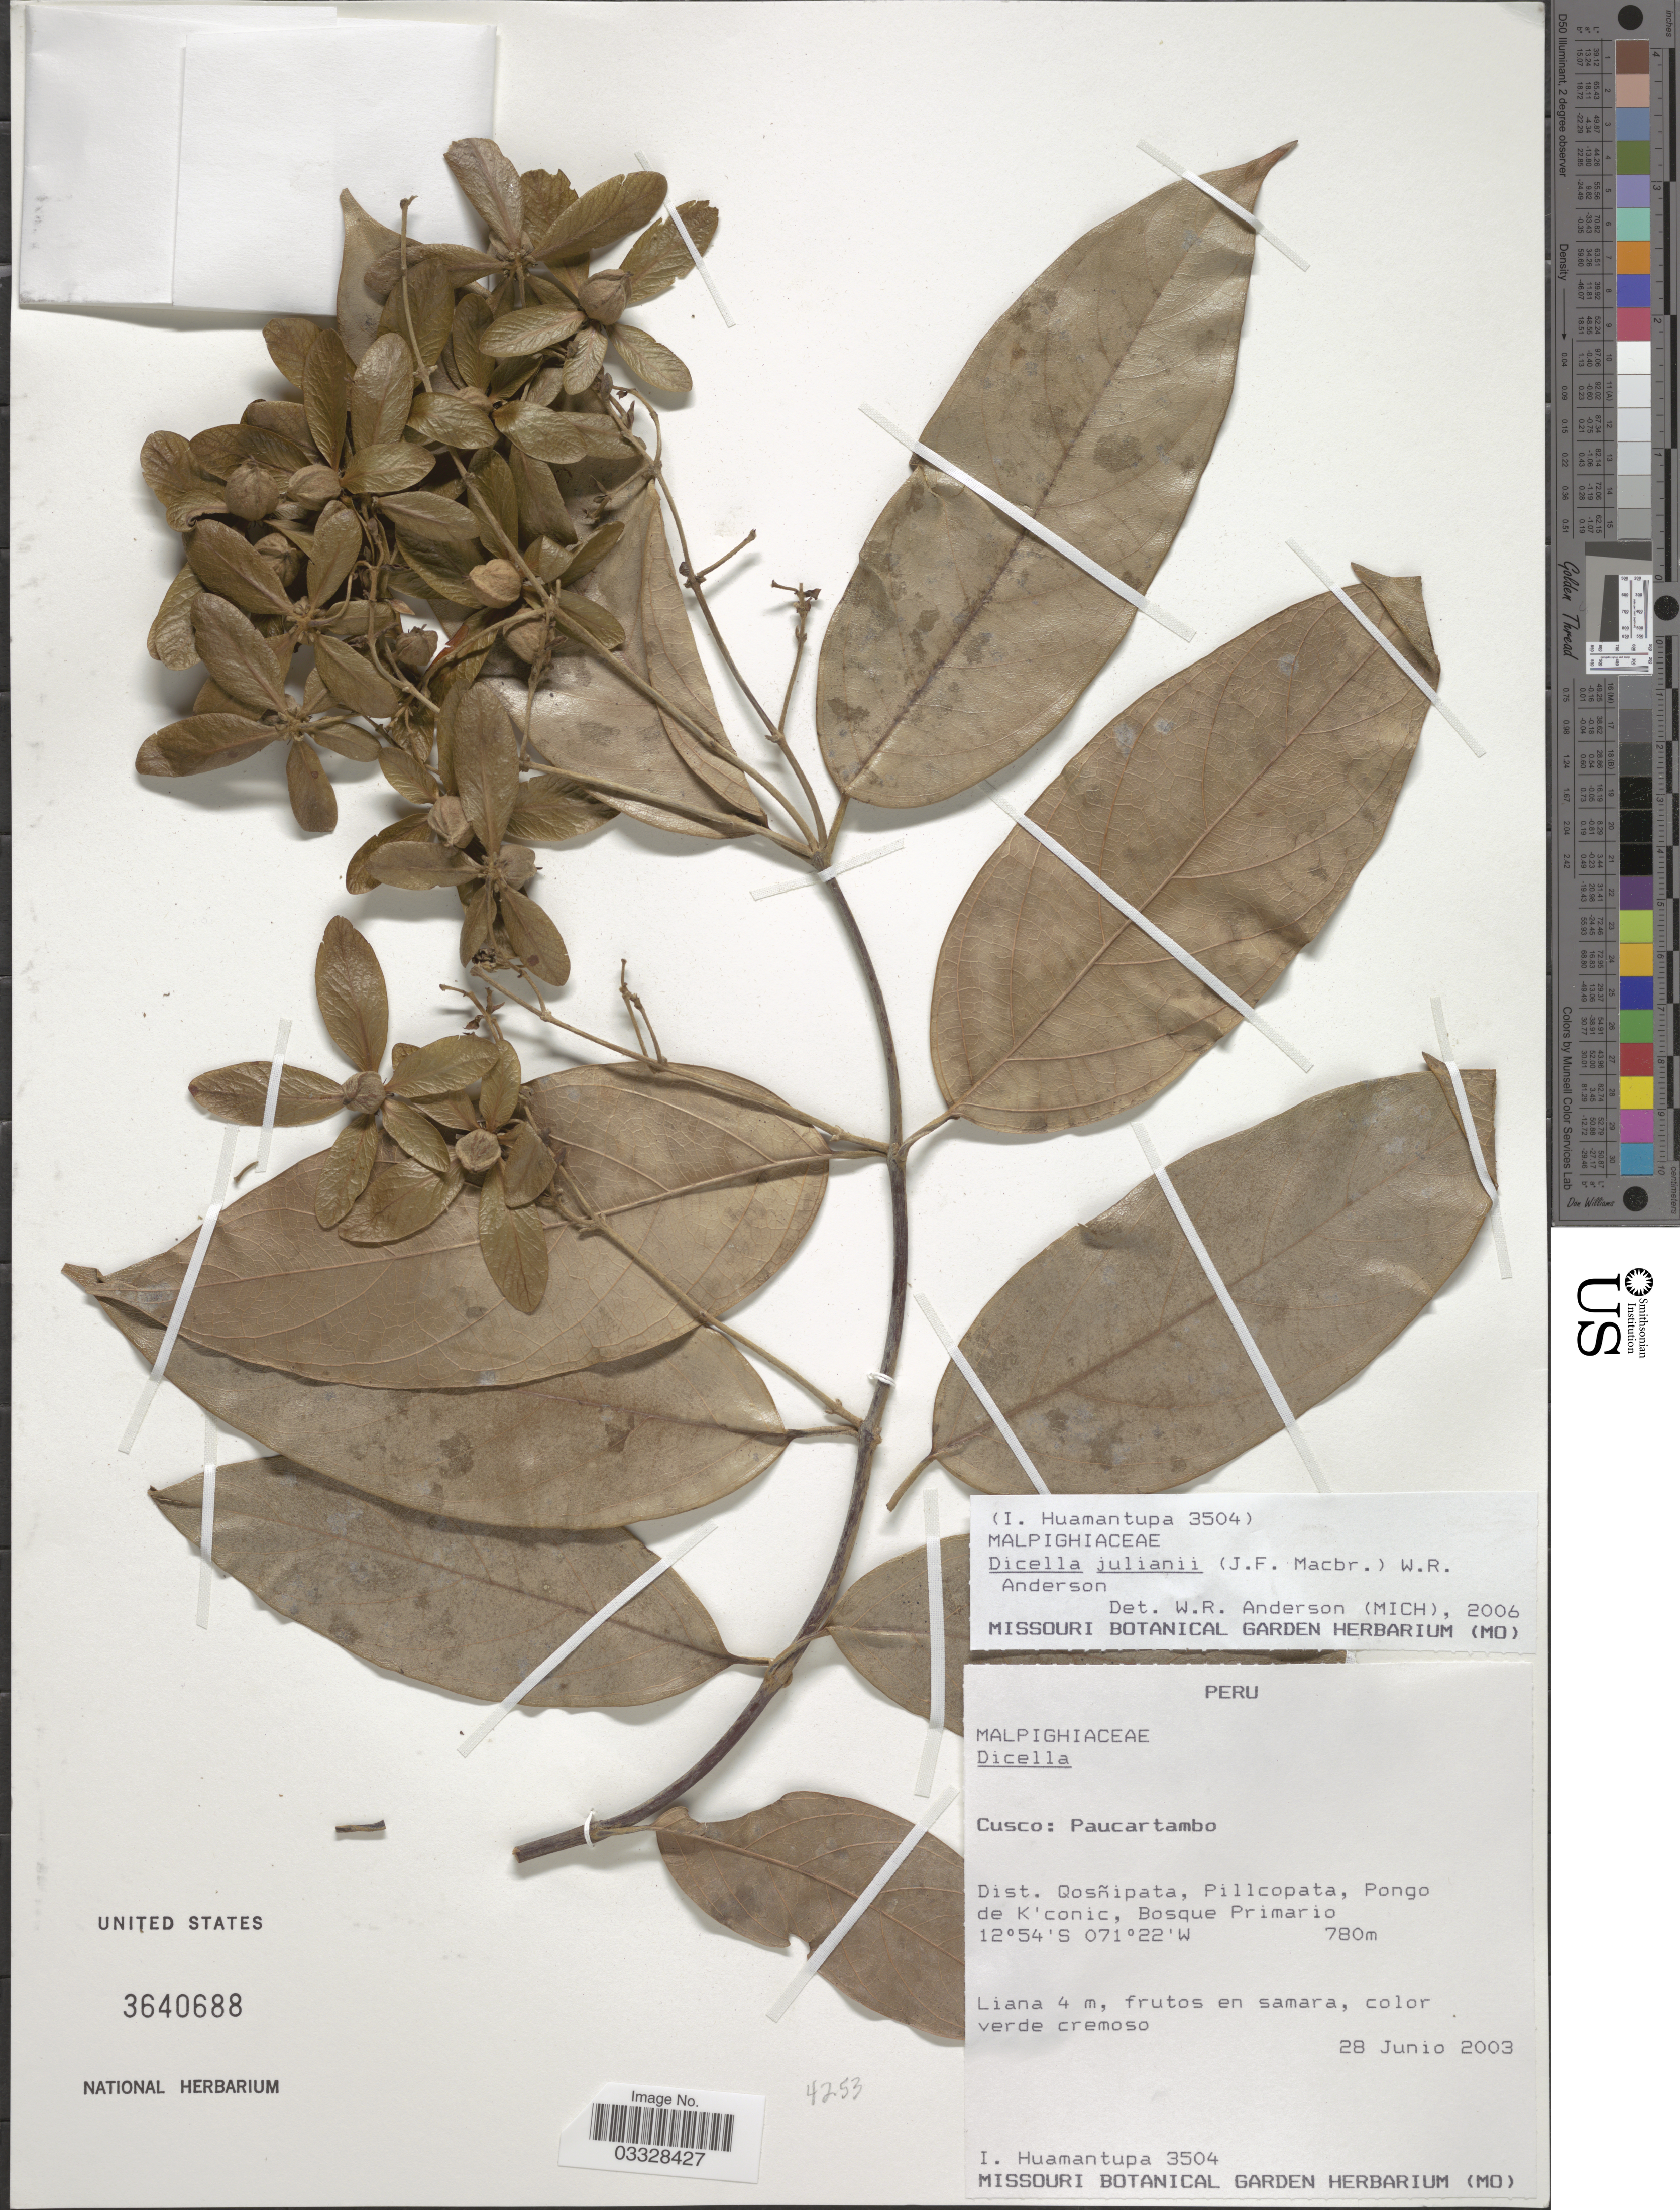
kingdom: Plantae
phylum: Tracheophyta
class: Magnoliopsida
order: Malpighiales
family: Malpighiaceae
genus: Dicella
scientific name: Dicella julianii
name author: (J.F. Macbr.) W.R. Anderson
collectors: I. Huamantupa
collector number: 3504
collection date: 2003-06-28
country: Peru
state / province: Cusco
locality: Paucartambo. Dist. Qosñipata, Pillcopata, Pongo de K'conic, Bosque Primario.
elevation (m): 780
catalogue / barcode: US 3640688